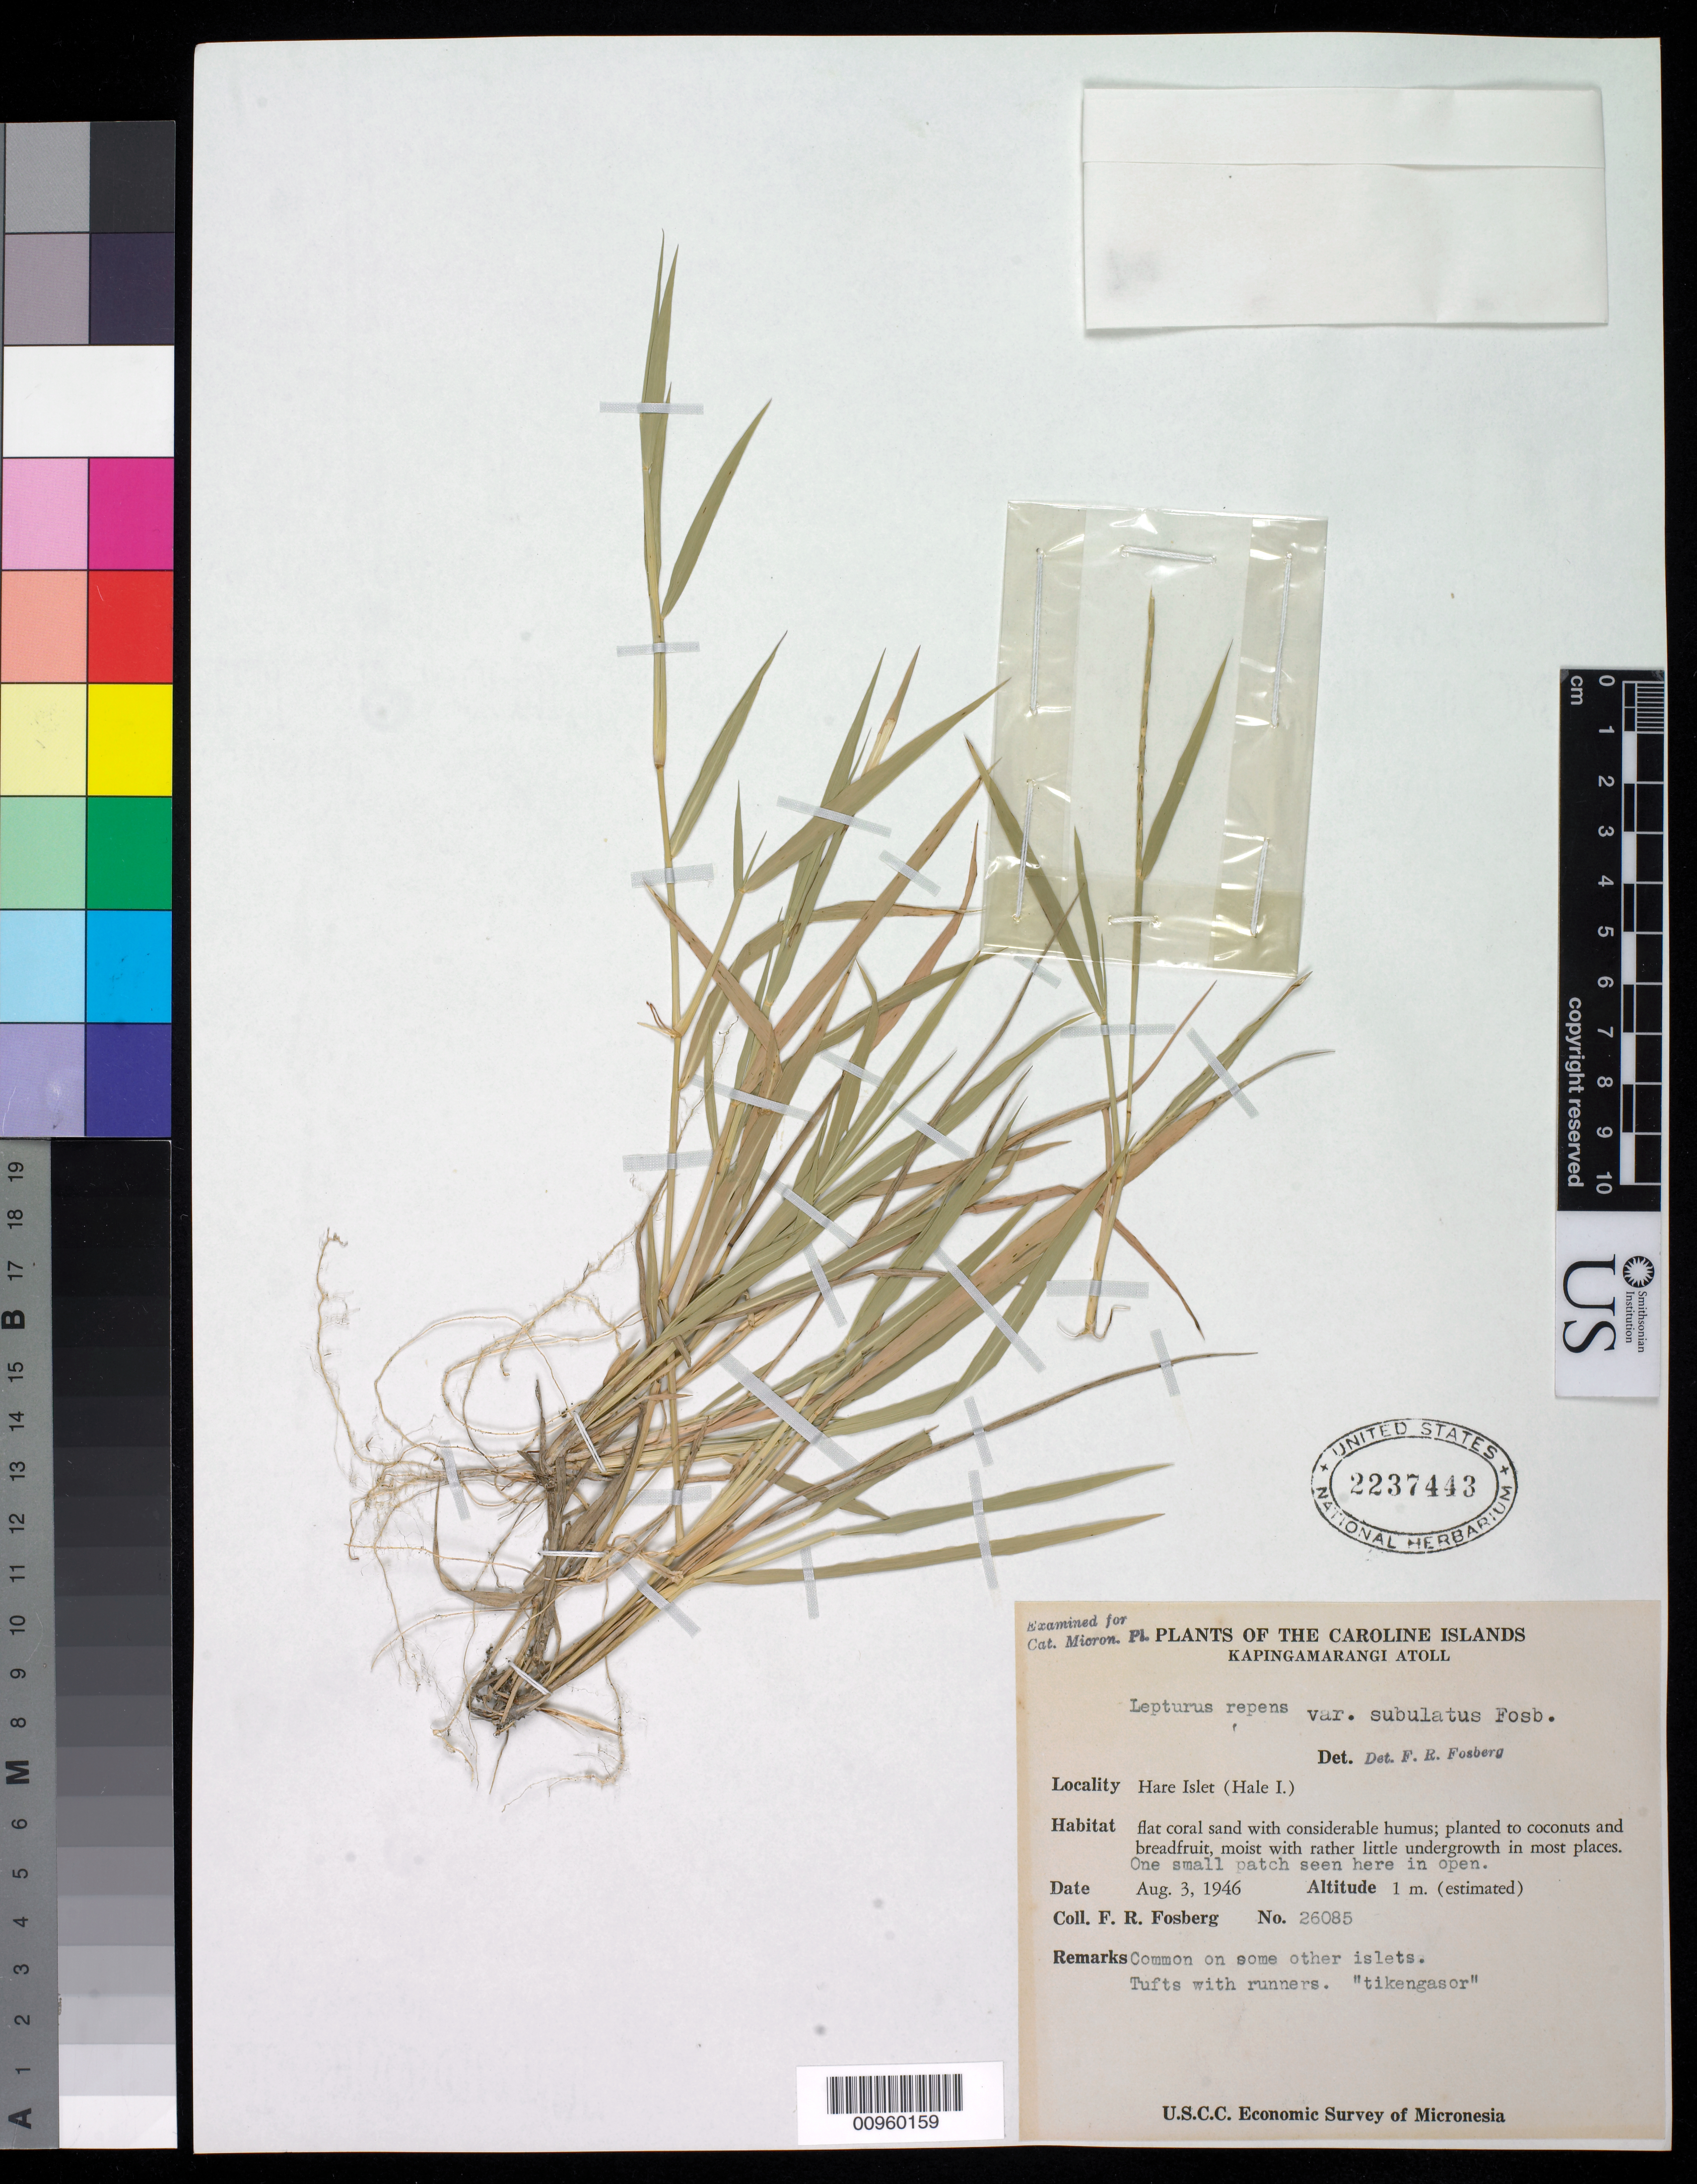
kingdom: Plantae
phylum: Tracheophyta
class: Liliopsida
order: Poales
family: Poaceae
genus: Lepturus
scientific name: Lepturus repens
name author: (J.R. Forst.) R. Br.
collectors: F. R. Fosberg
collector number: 26085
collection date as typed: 03 Aug 1946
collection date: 1946-08-03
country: Micronesia, Federated States of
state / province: Pohnpei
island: Kapingamarangi Atoll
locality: Hare islet. Flat coral sand with considerable hummus; planted to coconuts and breadfruit, moist with rather little undergrowth in most places. One small patch seen here in open.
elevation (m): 1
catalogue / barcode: US 2237443